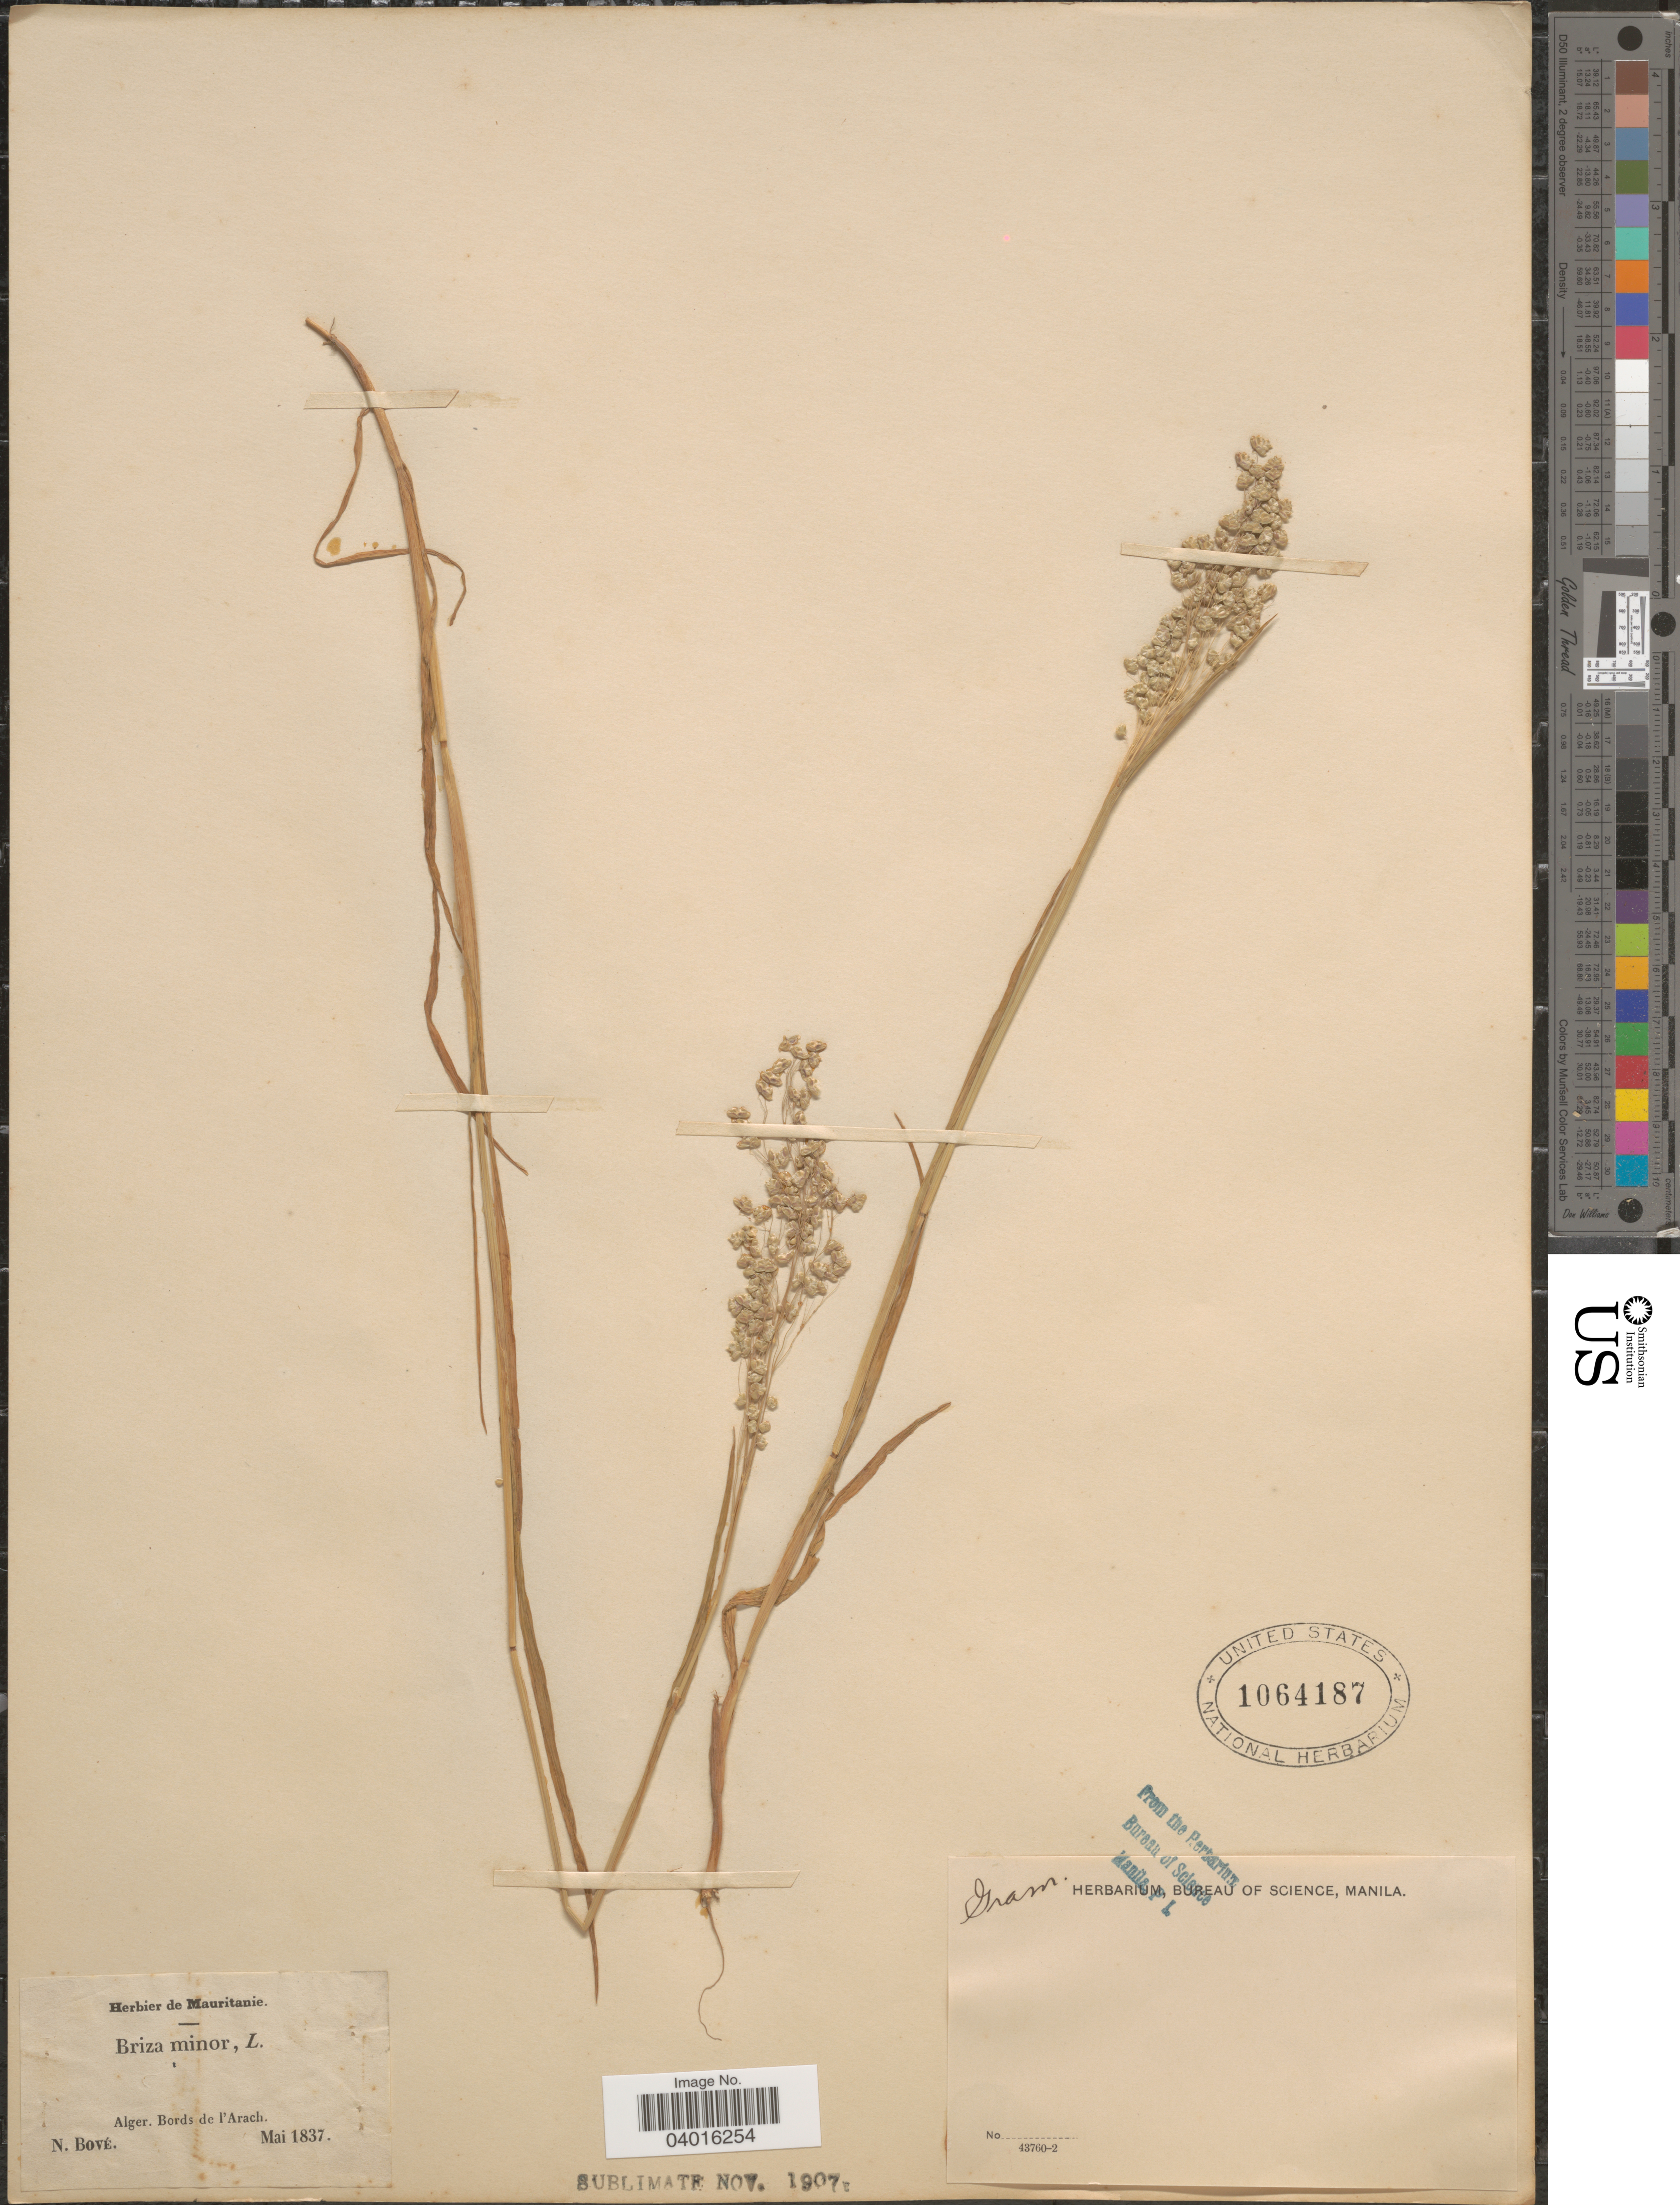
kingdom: Plantae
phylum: Tracheophyta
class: Liliopsida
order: Poales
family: Poaceae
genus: Briza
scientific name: Briza minor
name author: L.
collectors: N. Bové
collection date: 1837-05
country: Algeria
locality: Alger. Bords de l'Arach.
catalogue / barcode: US 1064187